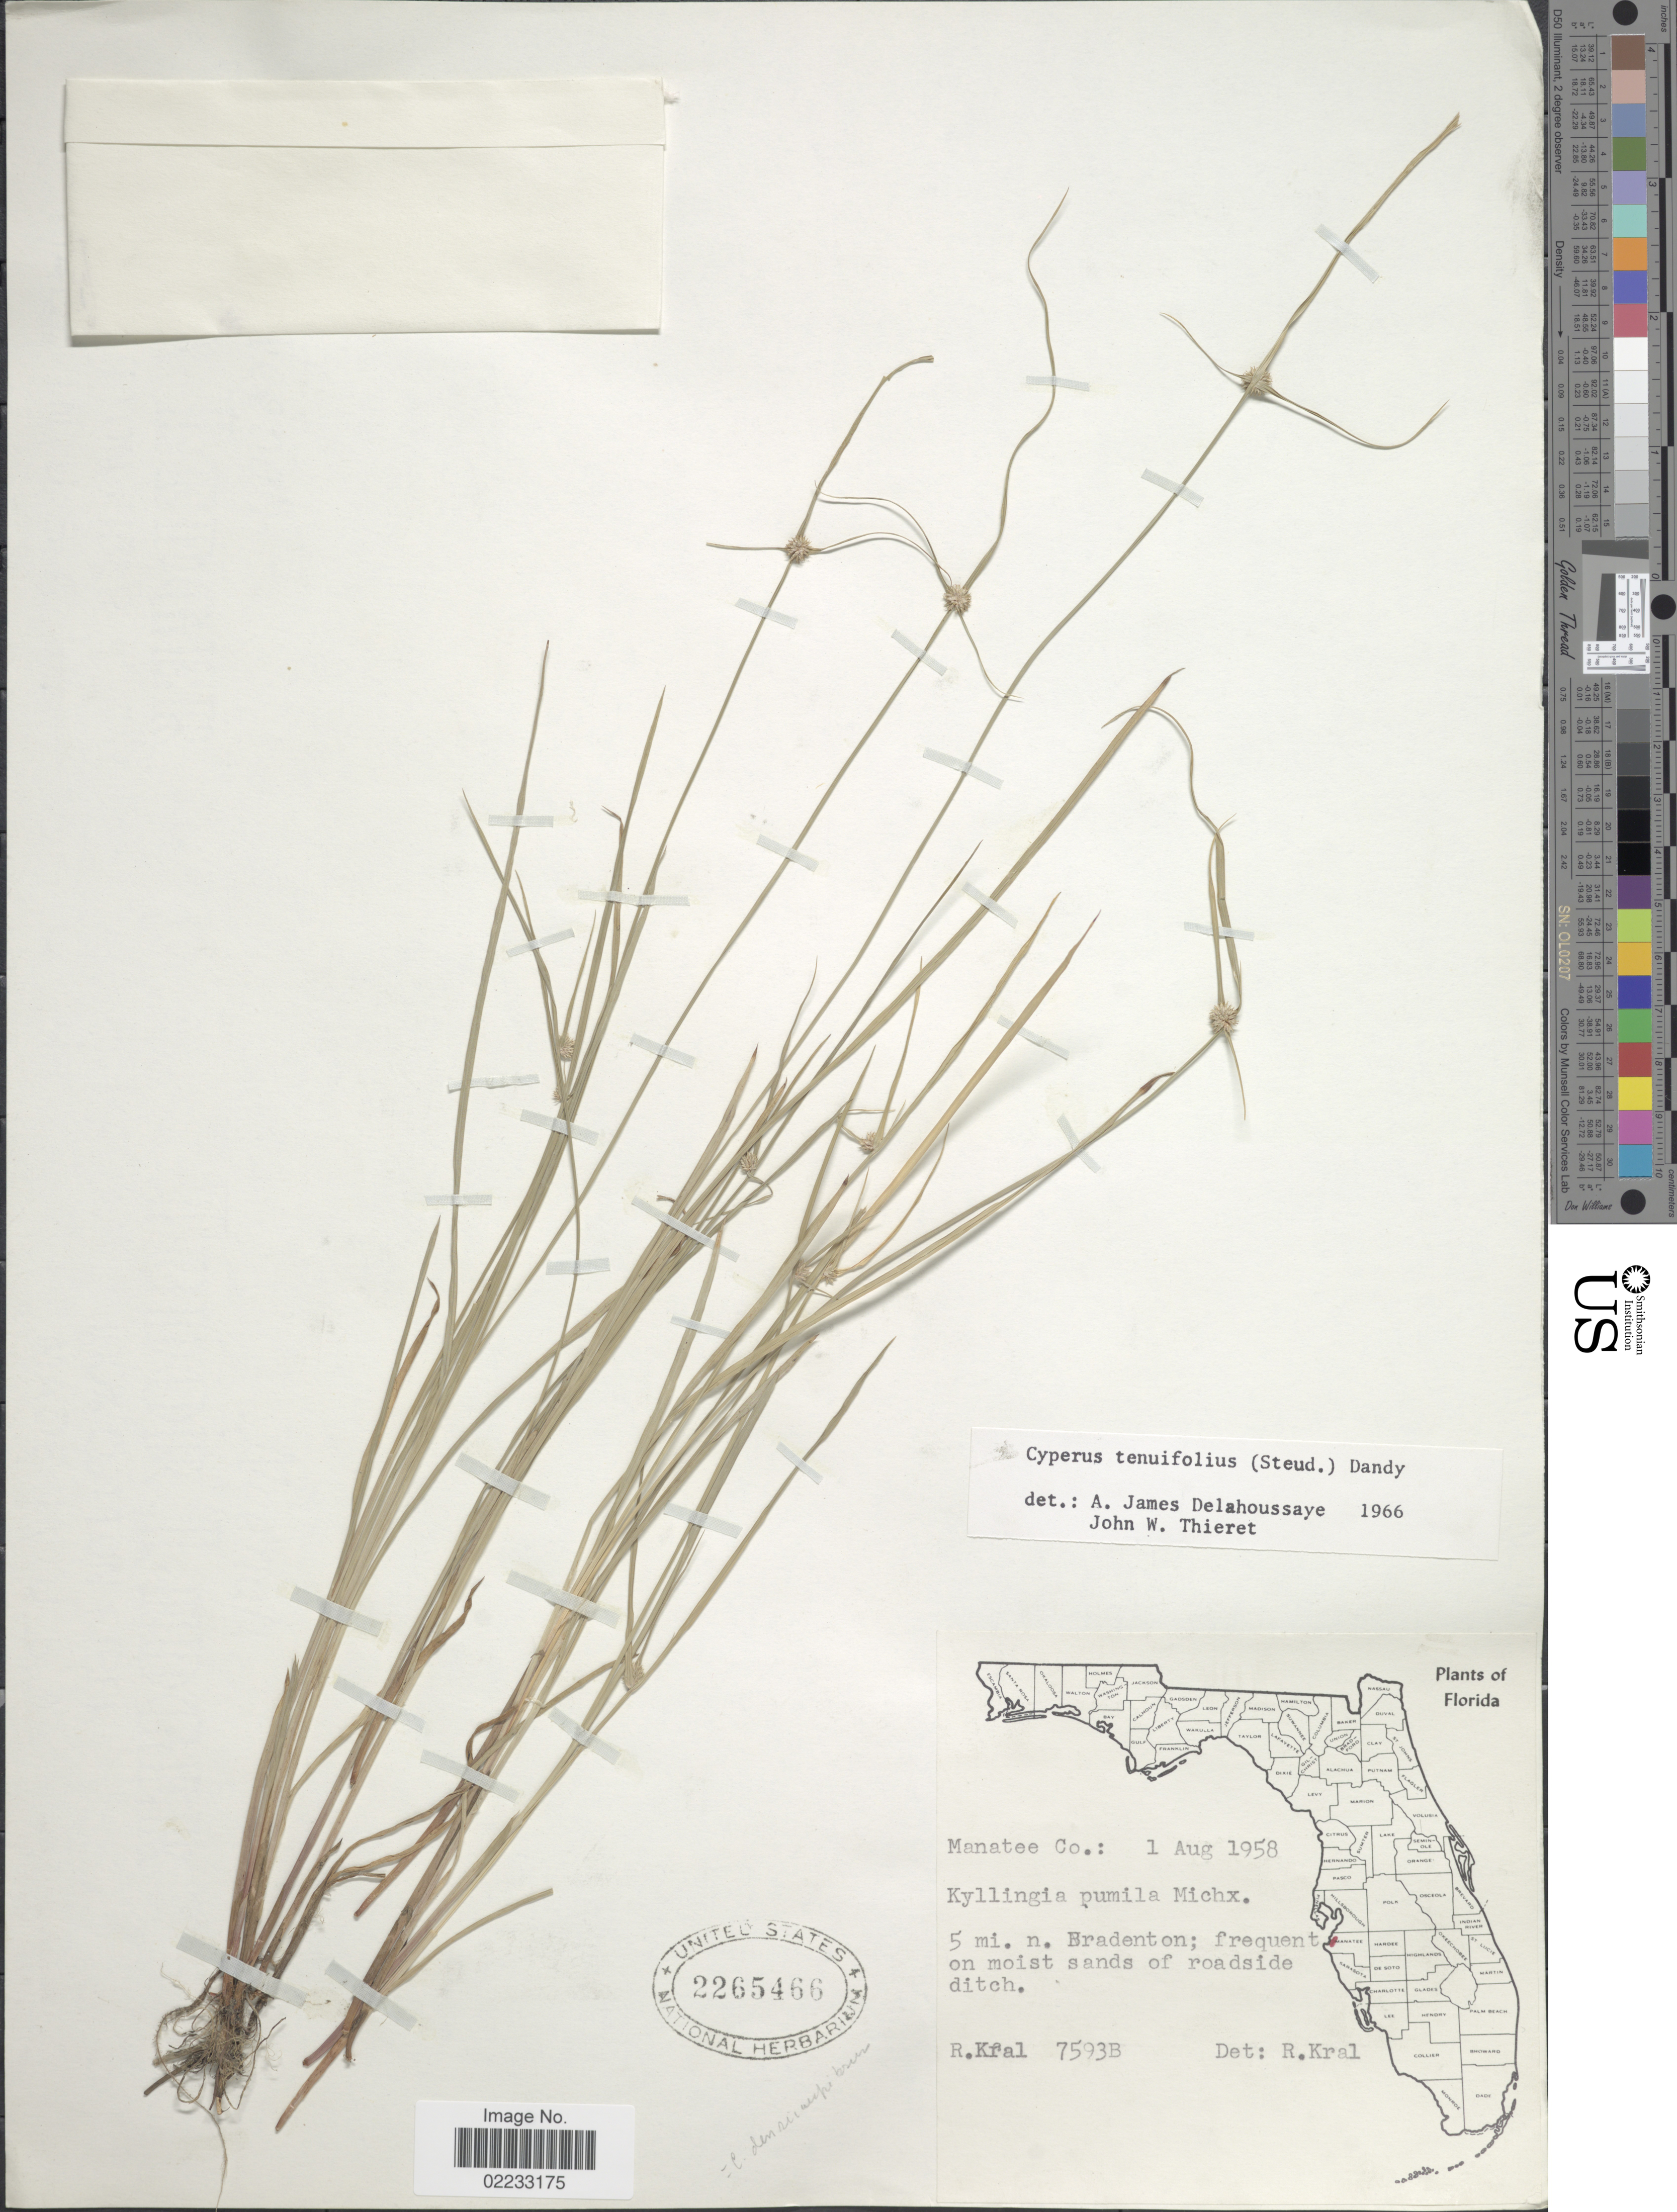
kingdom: Plantae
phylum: Tracheophyta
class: Liliopsida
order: Poales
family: Cyperaceae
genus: Cyperus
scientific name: Cyperus hortensis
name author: (Salzm. ex Steud.) Dorr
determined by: Strong, Mark T., (BOT), Smithsonian Institution - National Museum of Natural History (UNITED STATES)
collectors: R. Kral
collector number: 7593B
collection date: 1958-08-01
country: United States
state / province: Florida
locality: Manatee Co. 5 mi. N. Bradenton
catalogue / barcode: US 2265466